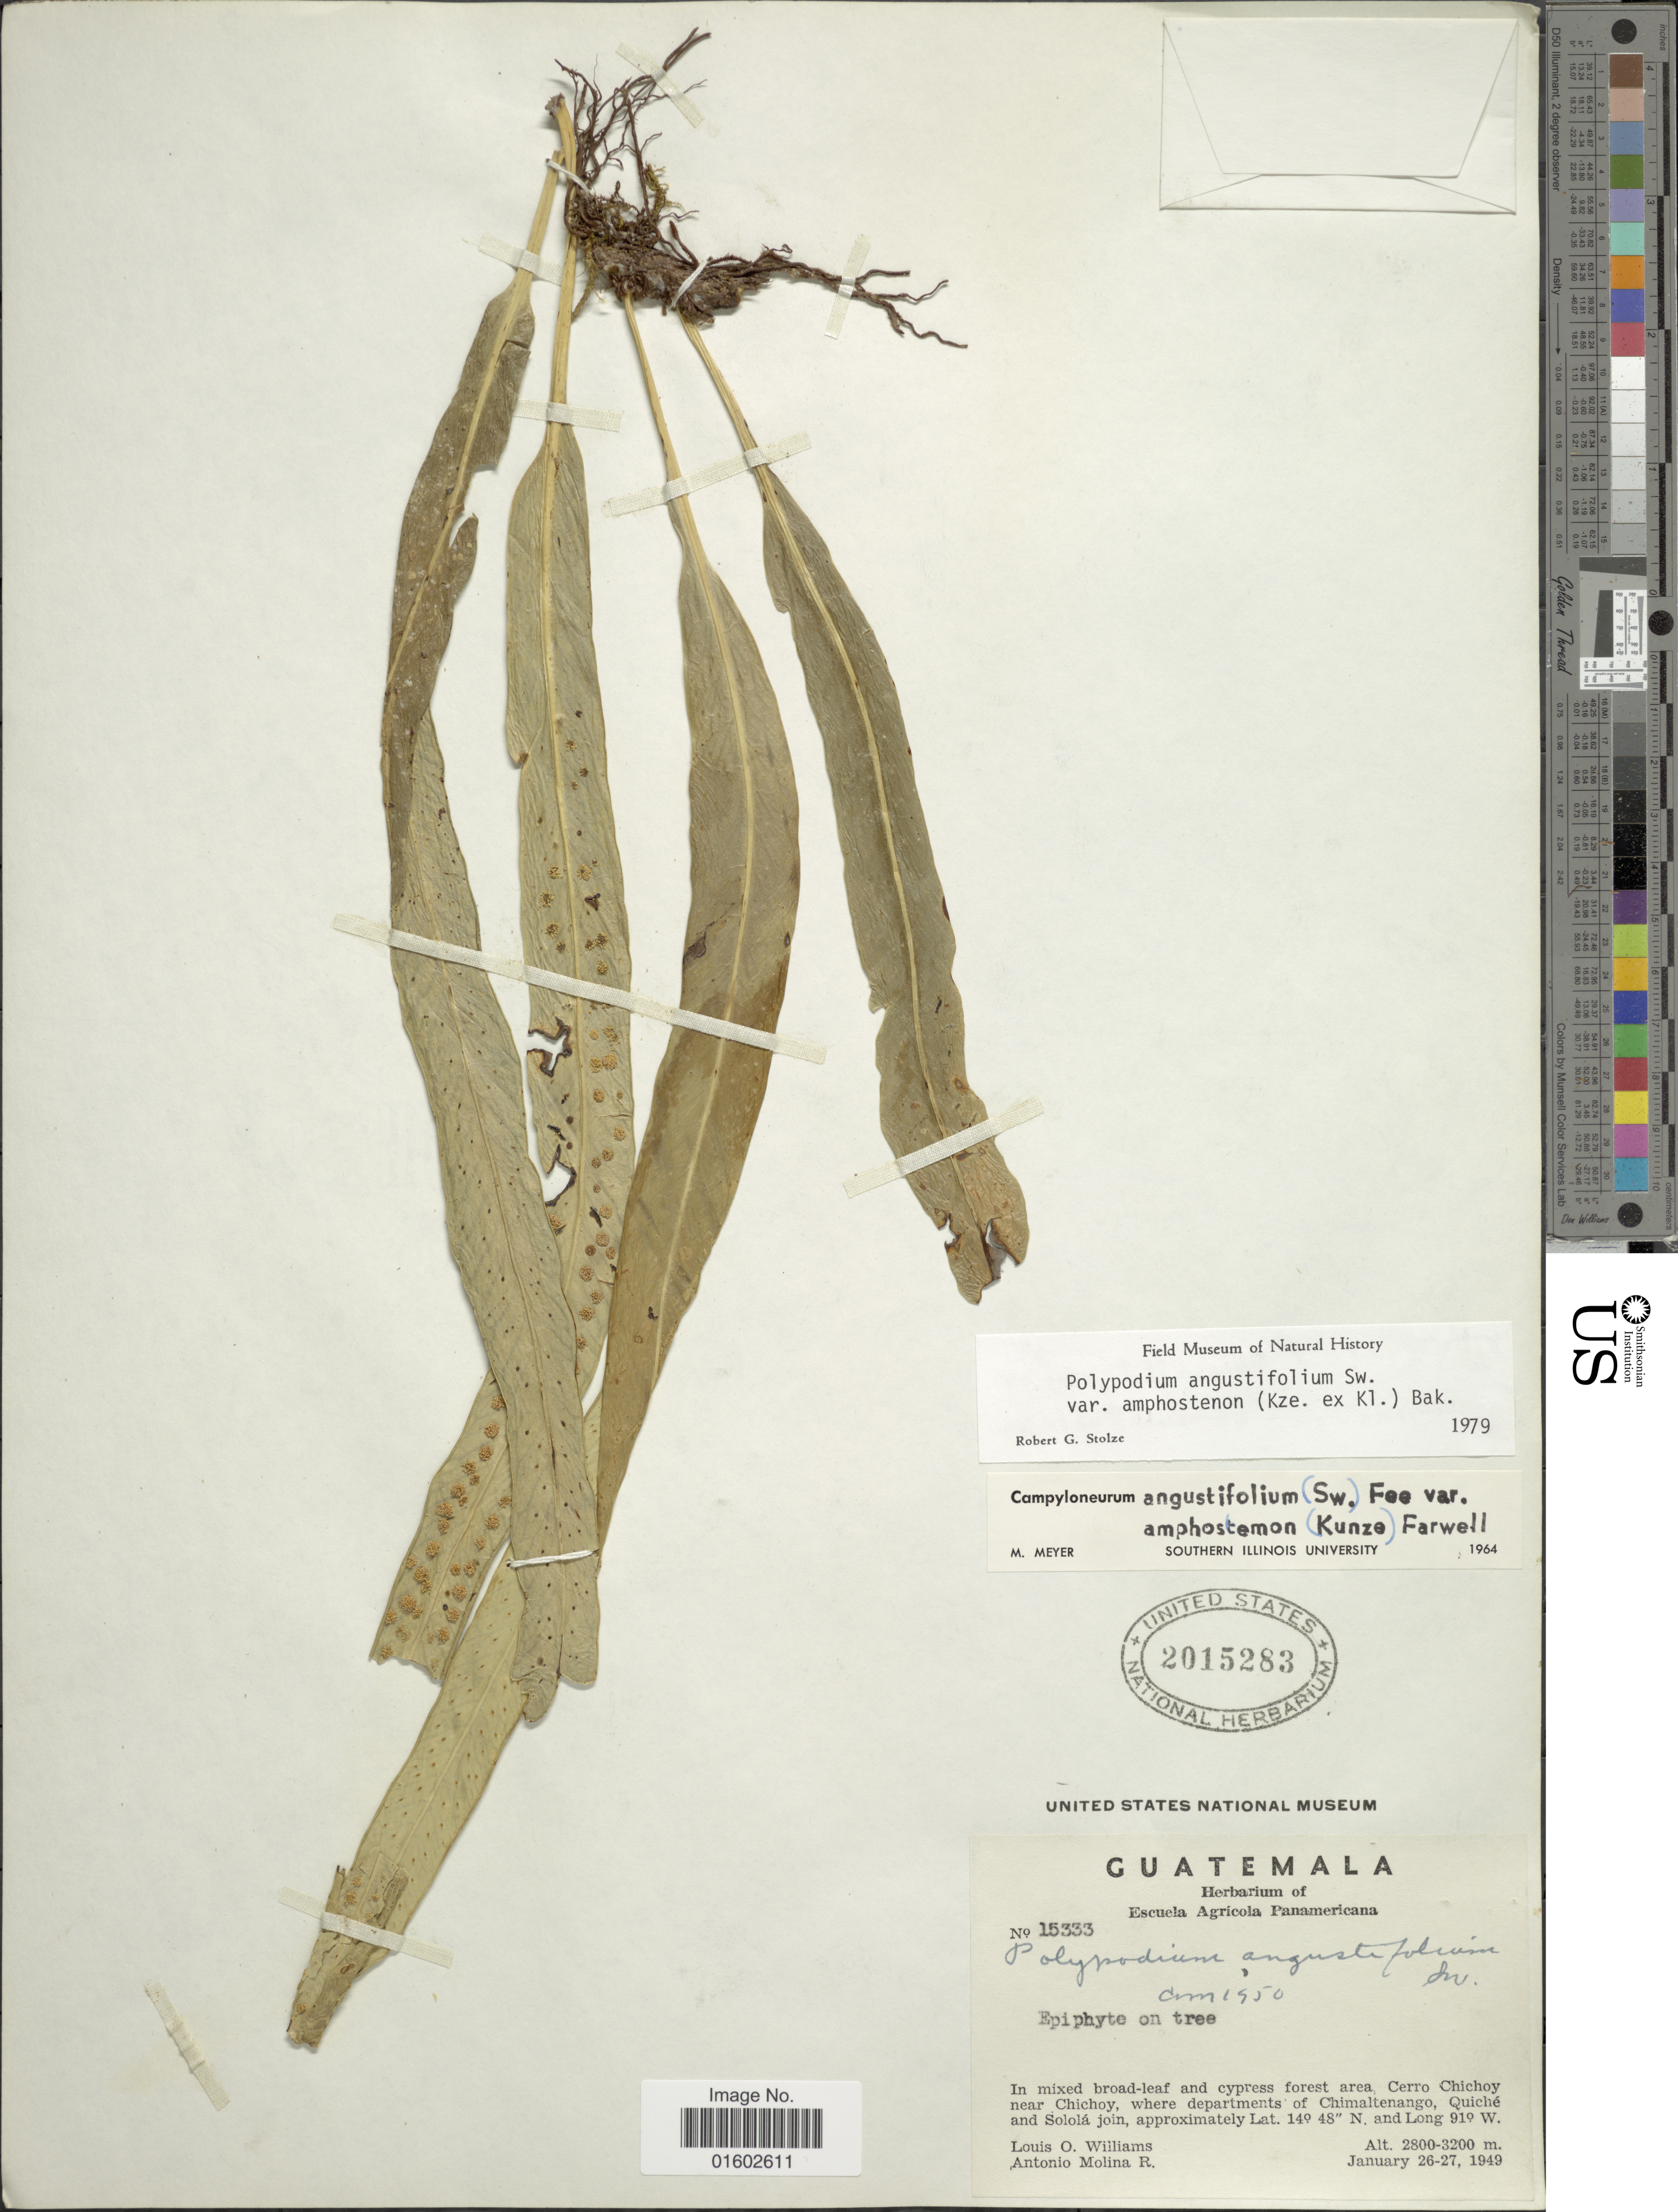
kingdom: Plantae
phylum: Tracheophyta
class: Polypodiopsida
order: Polypodiales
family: Polypodiaceae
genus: Campyloneurum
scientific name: Campyloneurum amphostenon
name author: (Kunze ex Klotzsch) Fée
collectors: L. O. Williams & A. Molina R.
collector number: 15333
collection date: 1949-01-26/1949-01-27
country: Guatemala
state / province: Chimaltenango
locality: Cerro Chichoy near Chichoy, where departments of Chimaltenango Quiche and Solola Join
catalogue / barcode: US 2015283